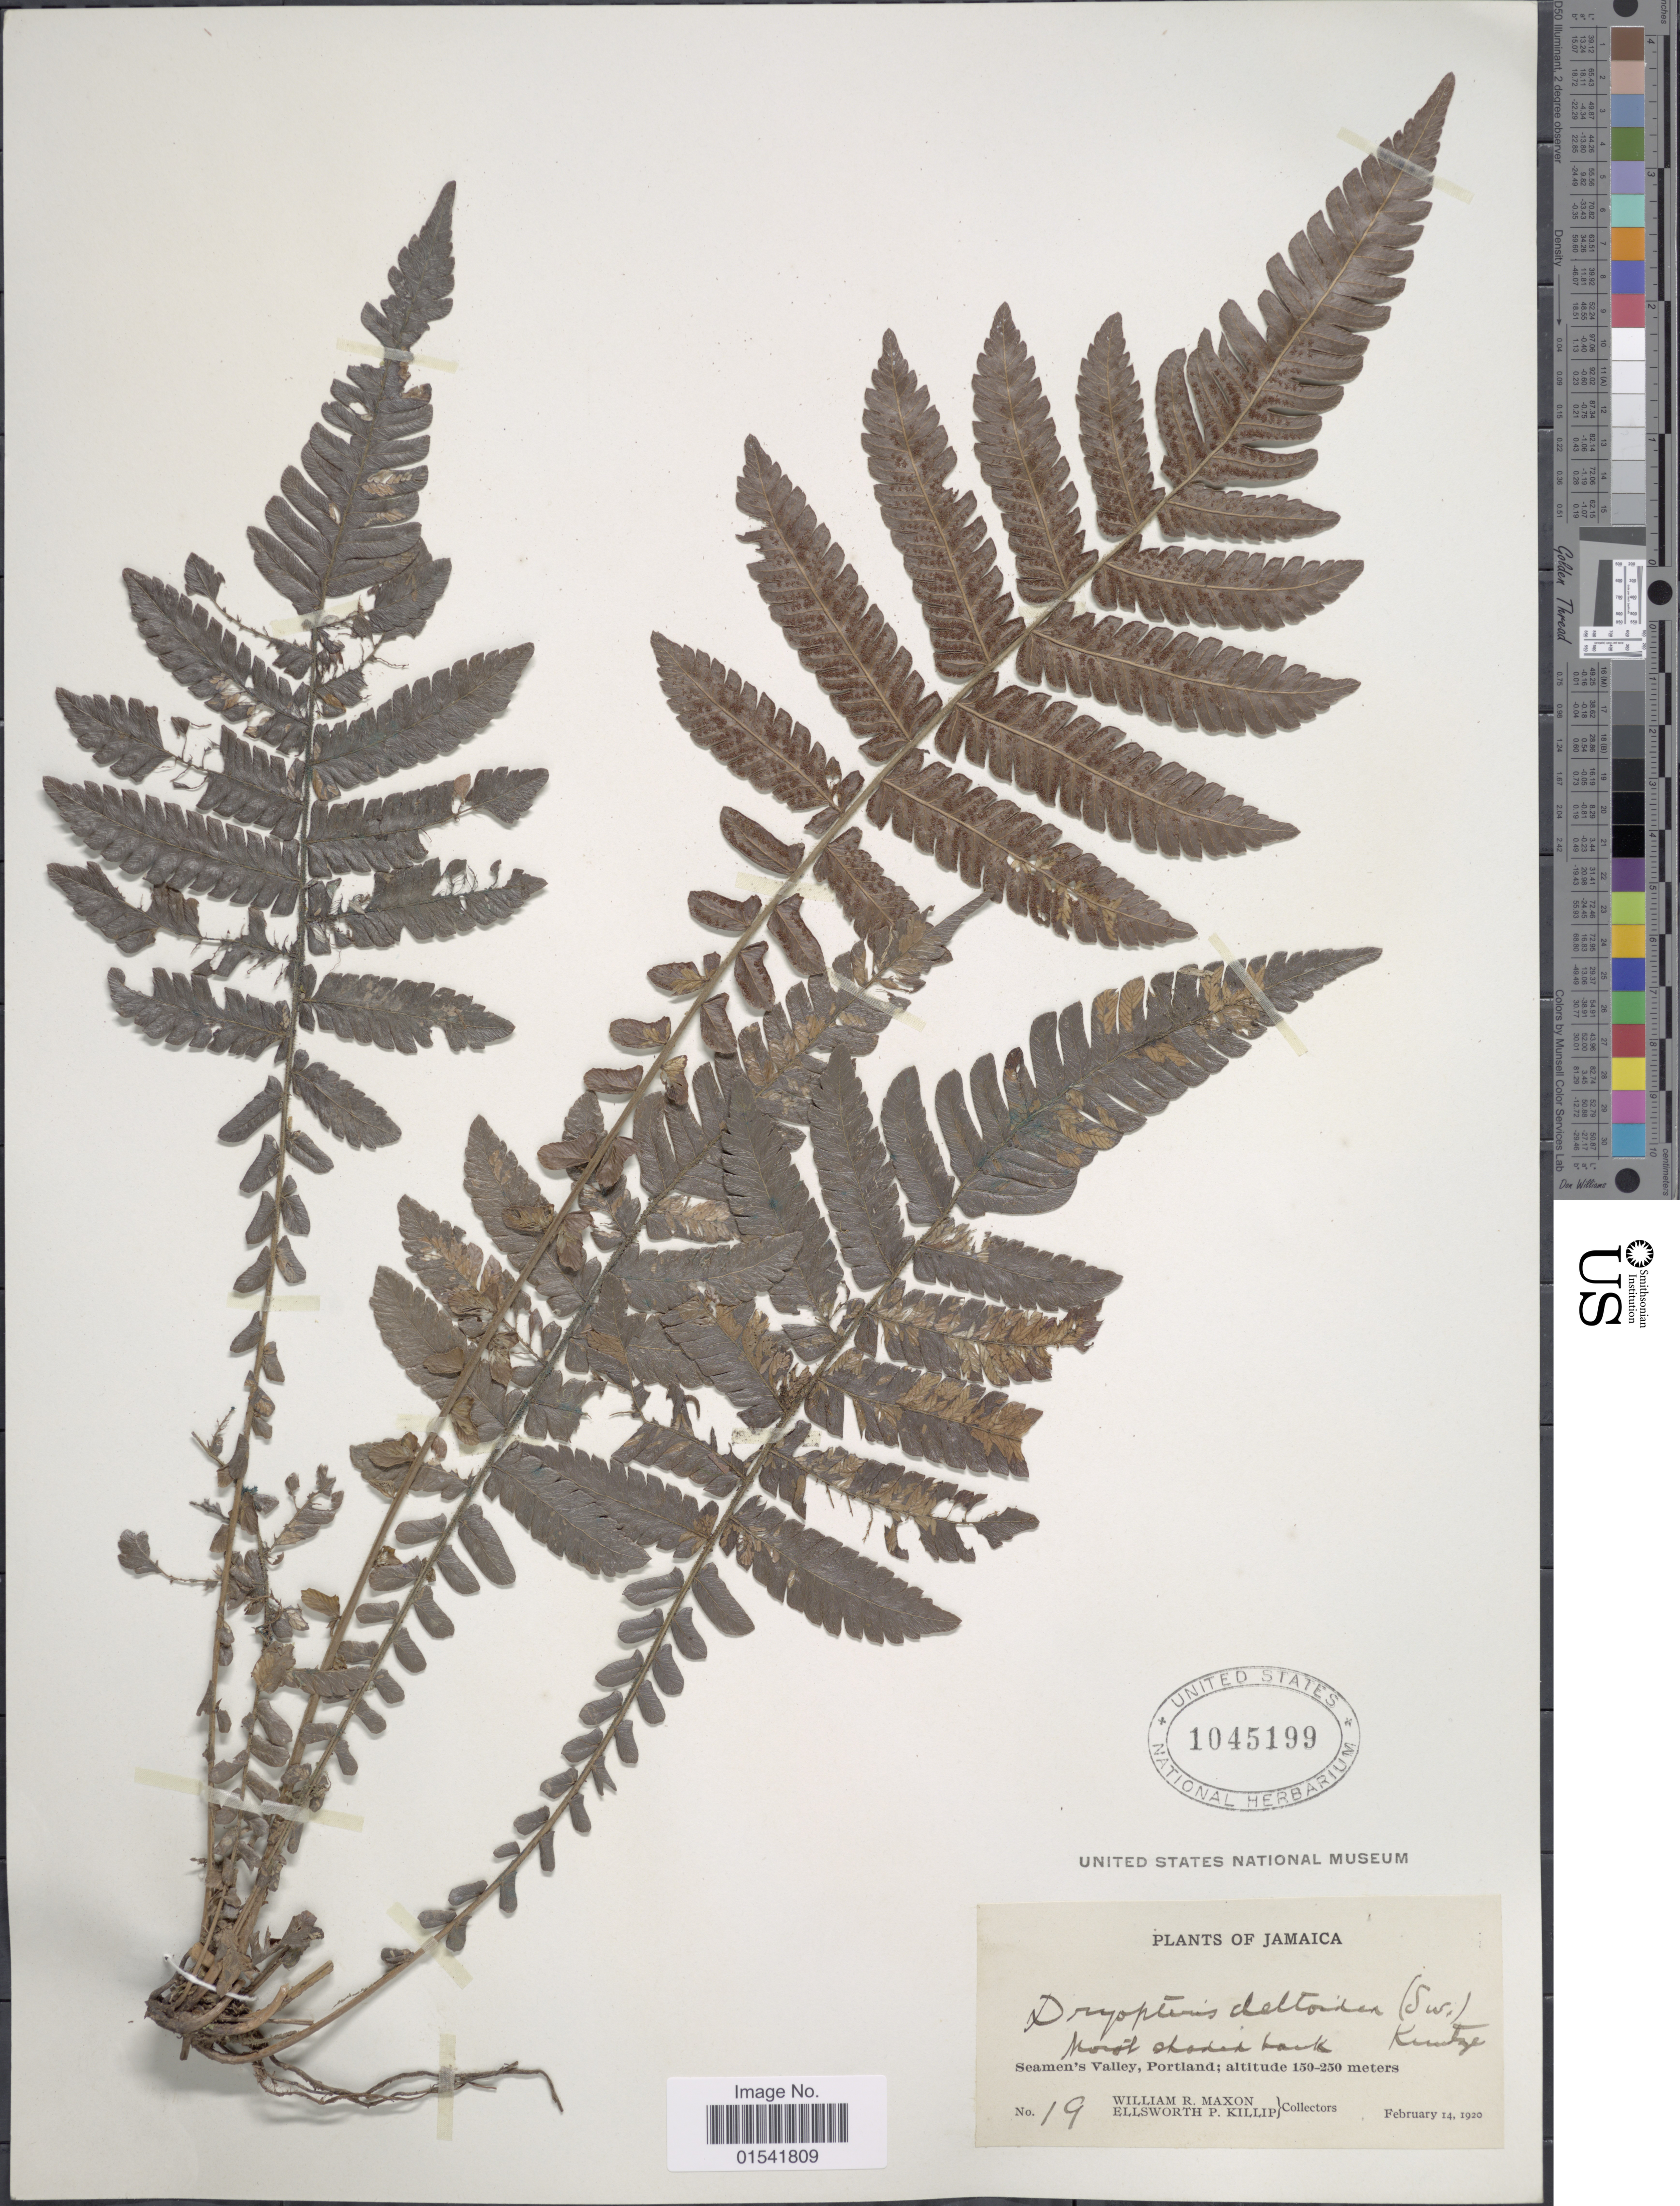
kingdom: Plantae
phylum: Tracheophyta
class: Polypodiopsida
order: Polypodiales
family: Thelypteridaceae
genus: Steiropteris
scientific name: Steiropteris deltoidea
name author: (Sw.) Pic. Serm.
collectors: W. R. Maxon & E. P. Killip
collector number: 19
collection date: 1920-02-14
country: Jamaica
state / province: Portland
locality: Seamen's Valley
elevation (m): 150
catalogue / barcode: US 1045199